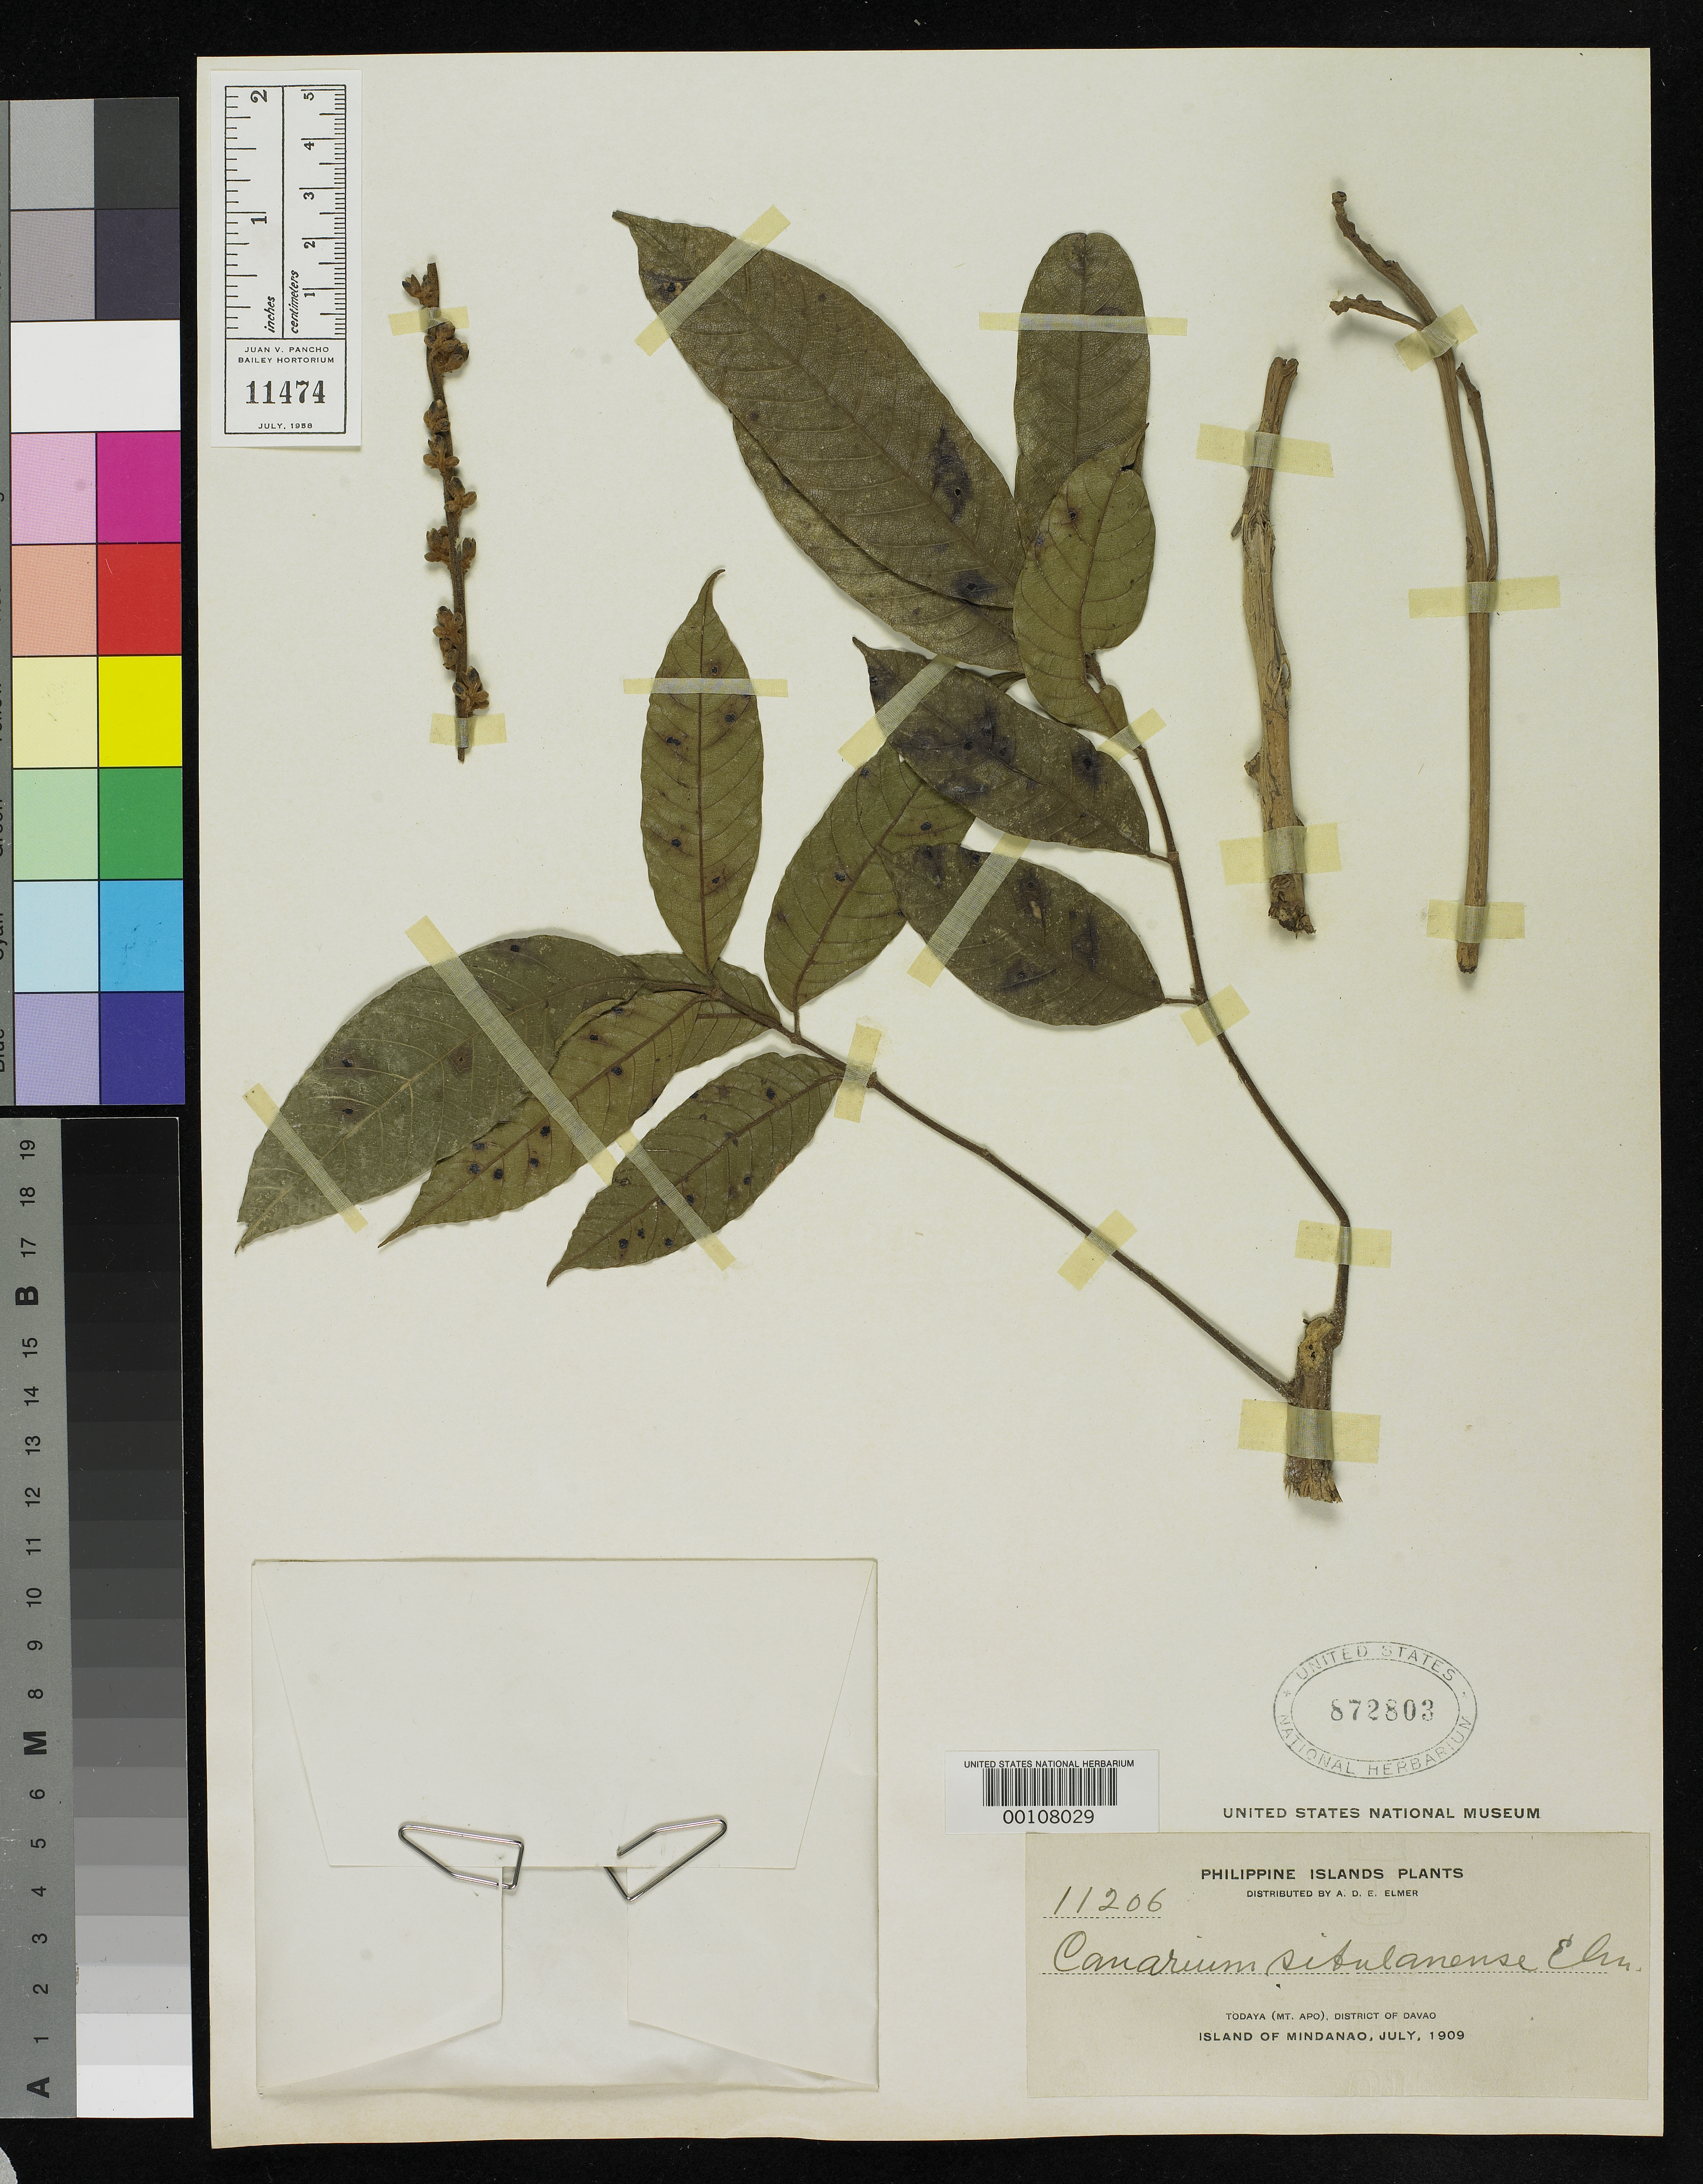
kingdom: Plantae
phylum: Tracheophyta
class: Magnoliopsida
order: Sapindales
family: Burseraceae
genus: Canarium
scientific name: Canarium sibulanense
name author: Elmer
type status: Isotype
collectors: A. D. E. Elmer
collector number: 11206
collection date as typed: Jul 1906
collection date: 1906-07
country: Philippines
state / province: Davao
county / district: Davao del Sur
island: Mindanao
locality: Todaya, Mt. Apo.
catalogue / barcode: US 872803